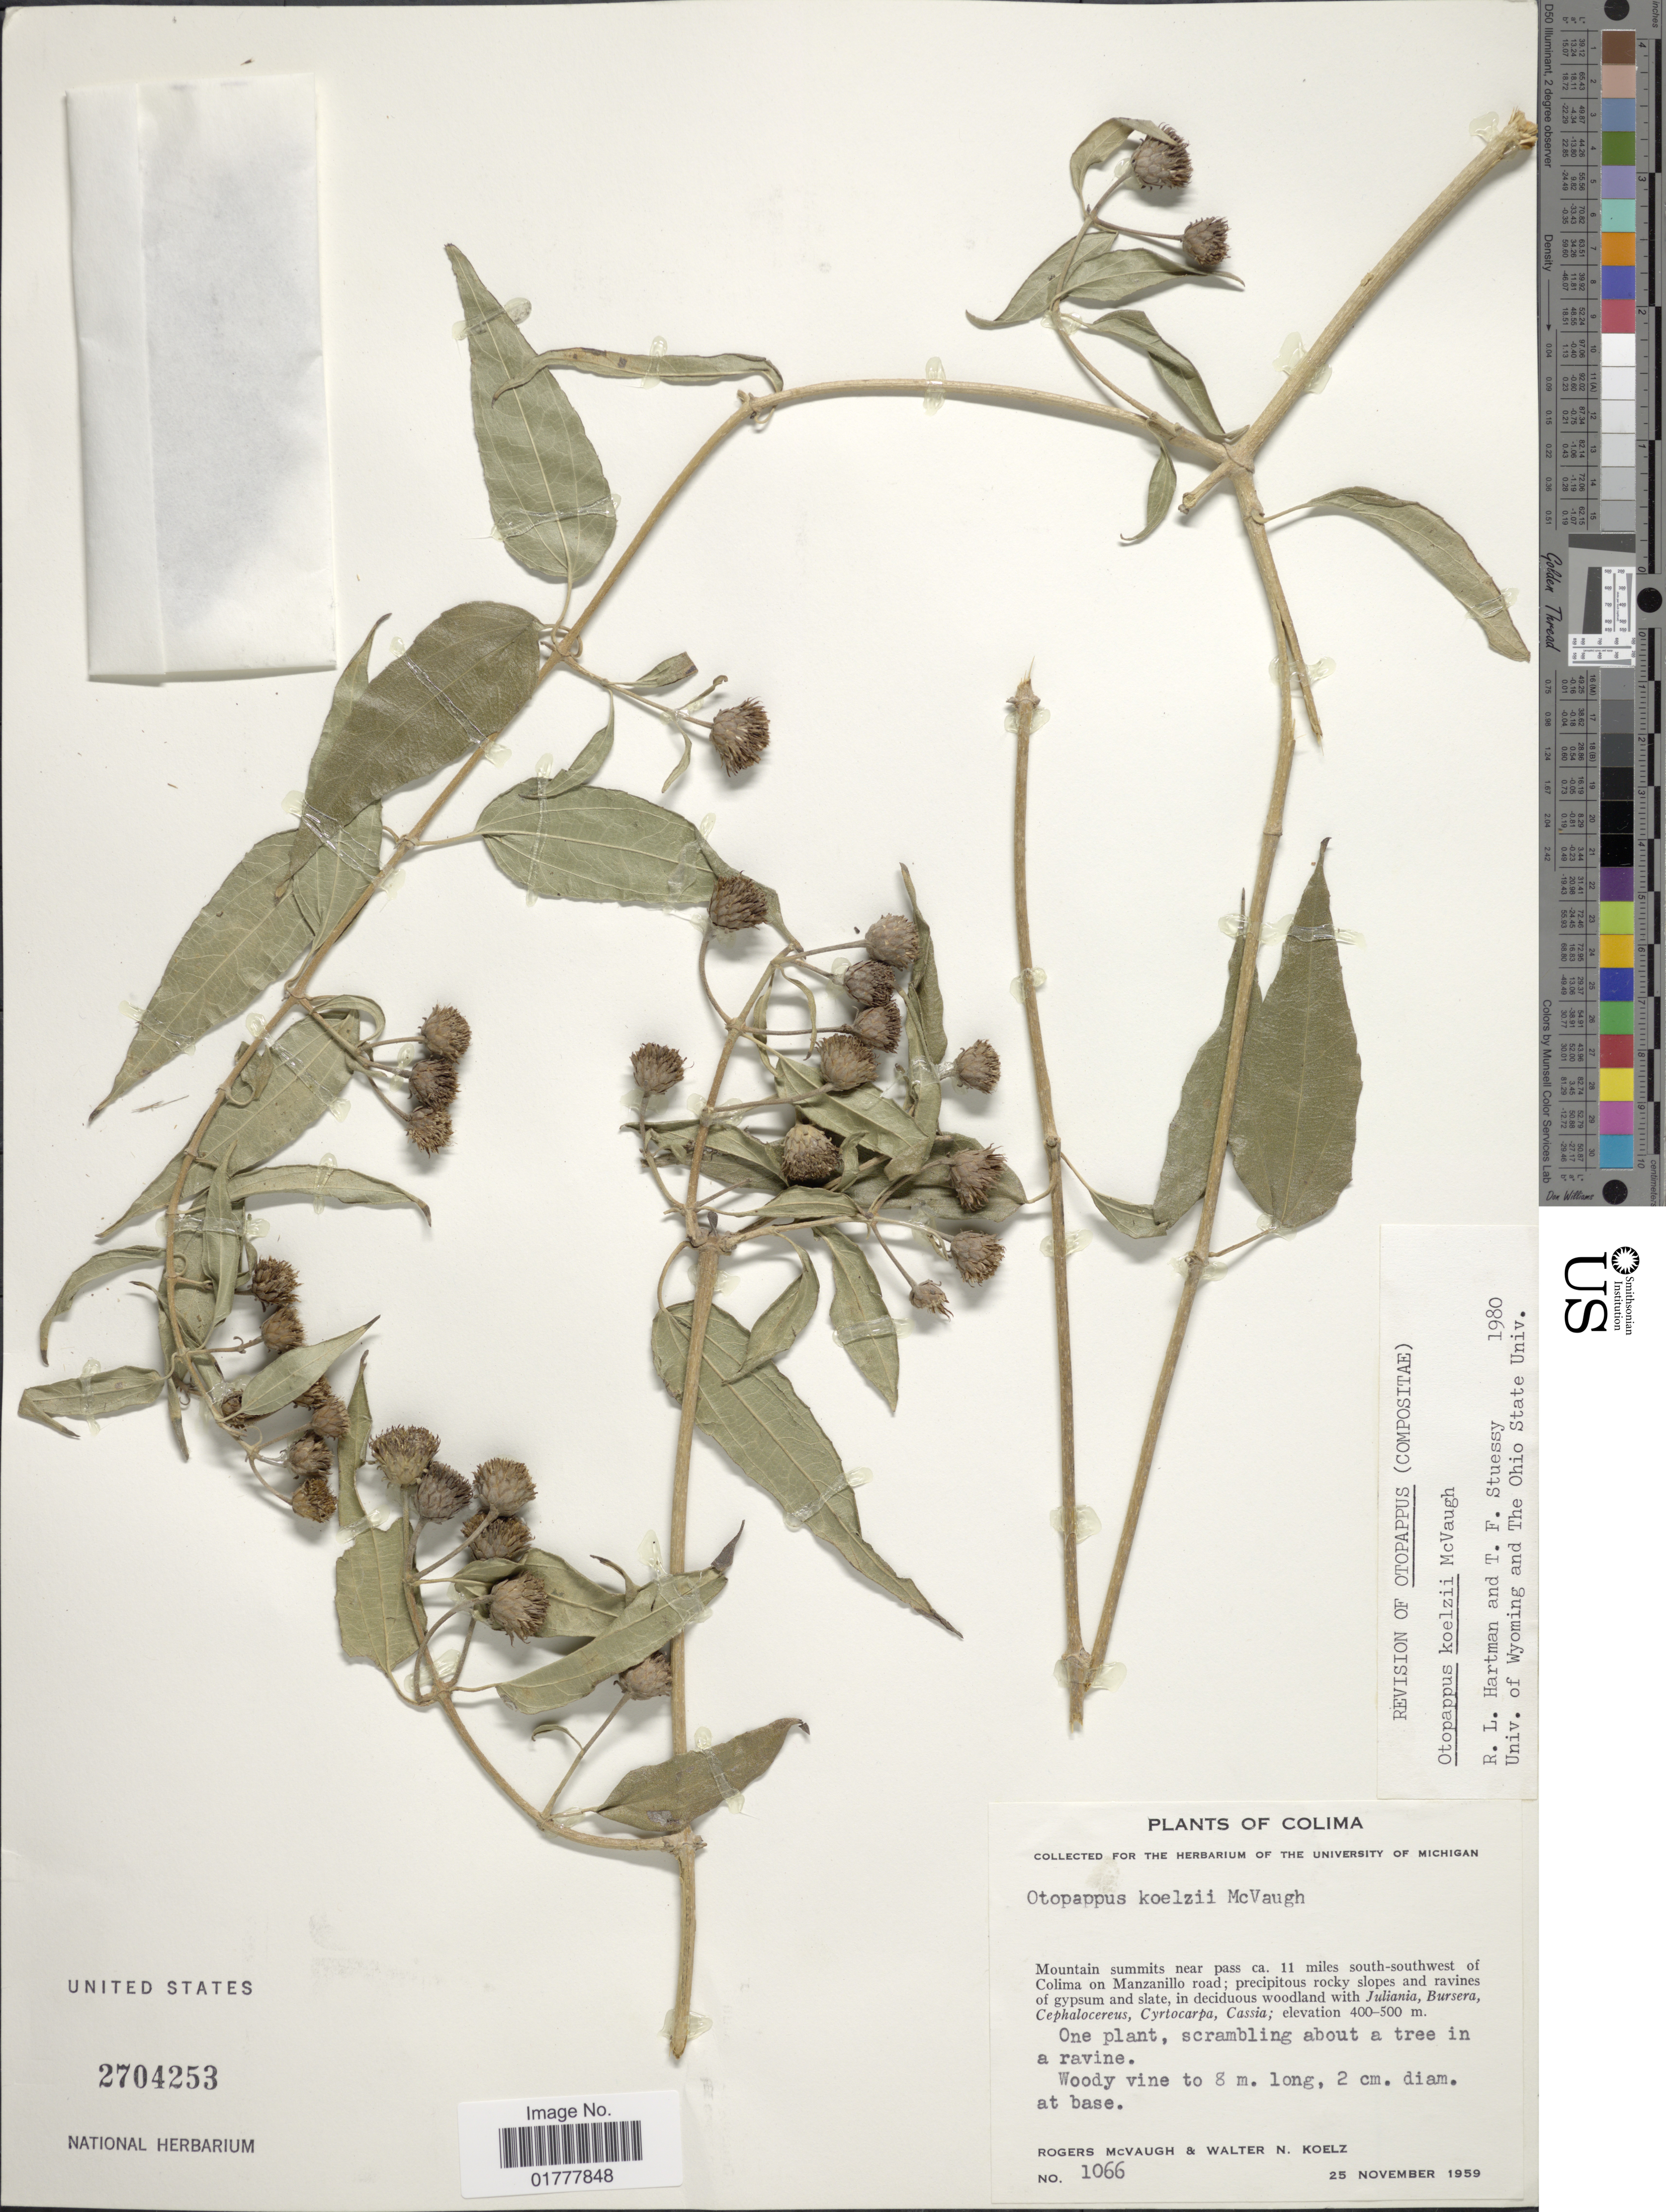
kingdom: Plantae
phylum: Tracheophyta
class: Magnoliopsida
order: Asterales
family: Asteraceae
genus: Otopappus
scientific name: Otopappus koelzii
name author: McVaugh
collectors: R. McVaugh & W. N. Koelz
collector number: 1066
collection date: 1959-11-25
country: Mexico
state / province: Colima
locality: Mountain summits near pass 11 miles south-southwest of Colima on Manzanillo road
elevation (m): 400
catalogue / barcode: US 2704253